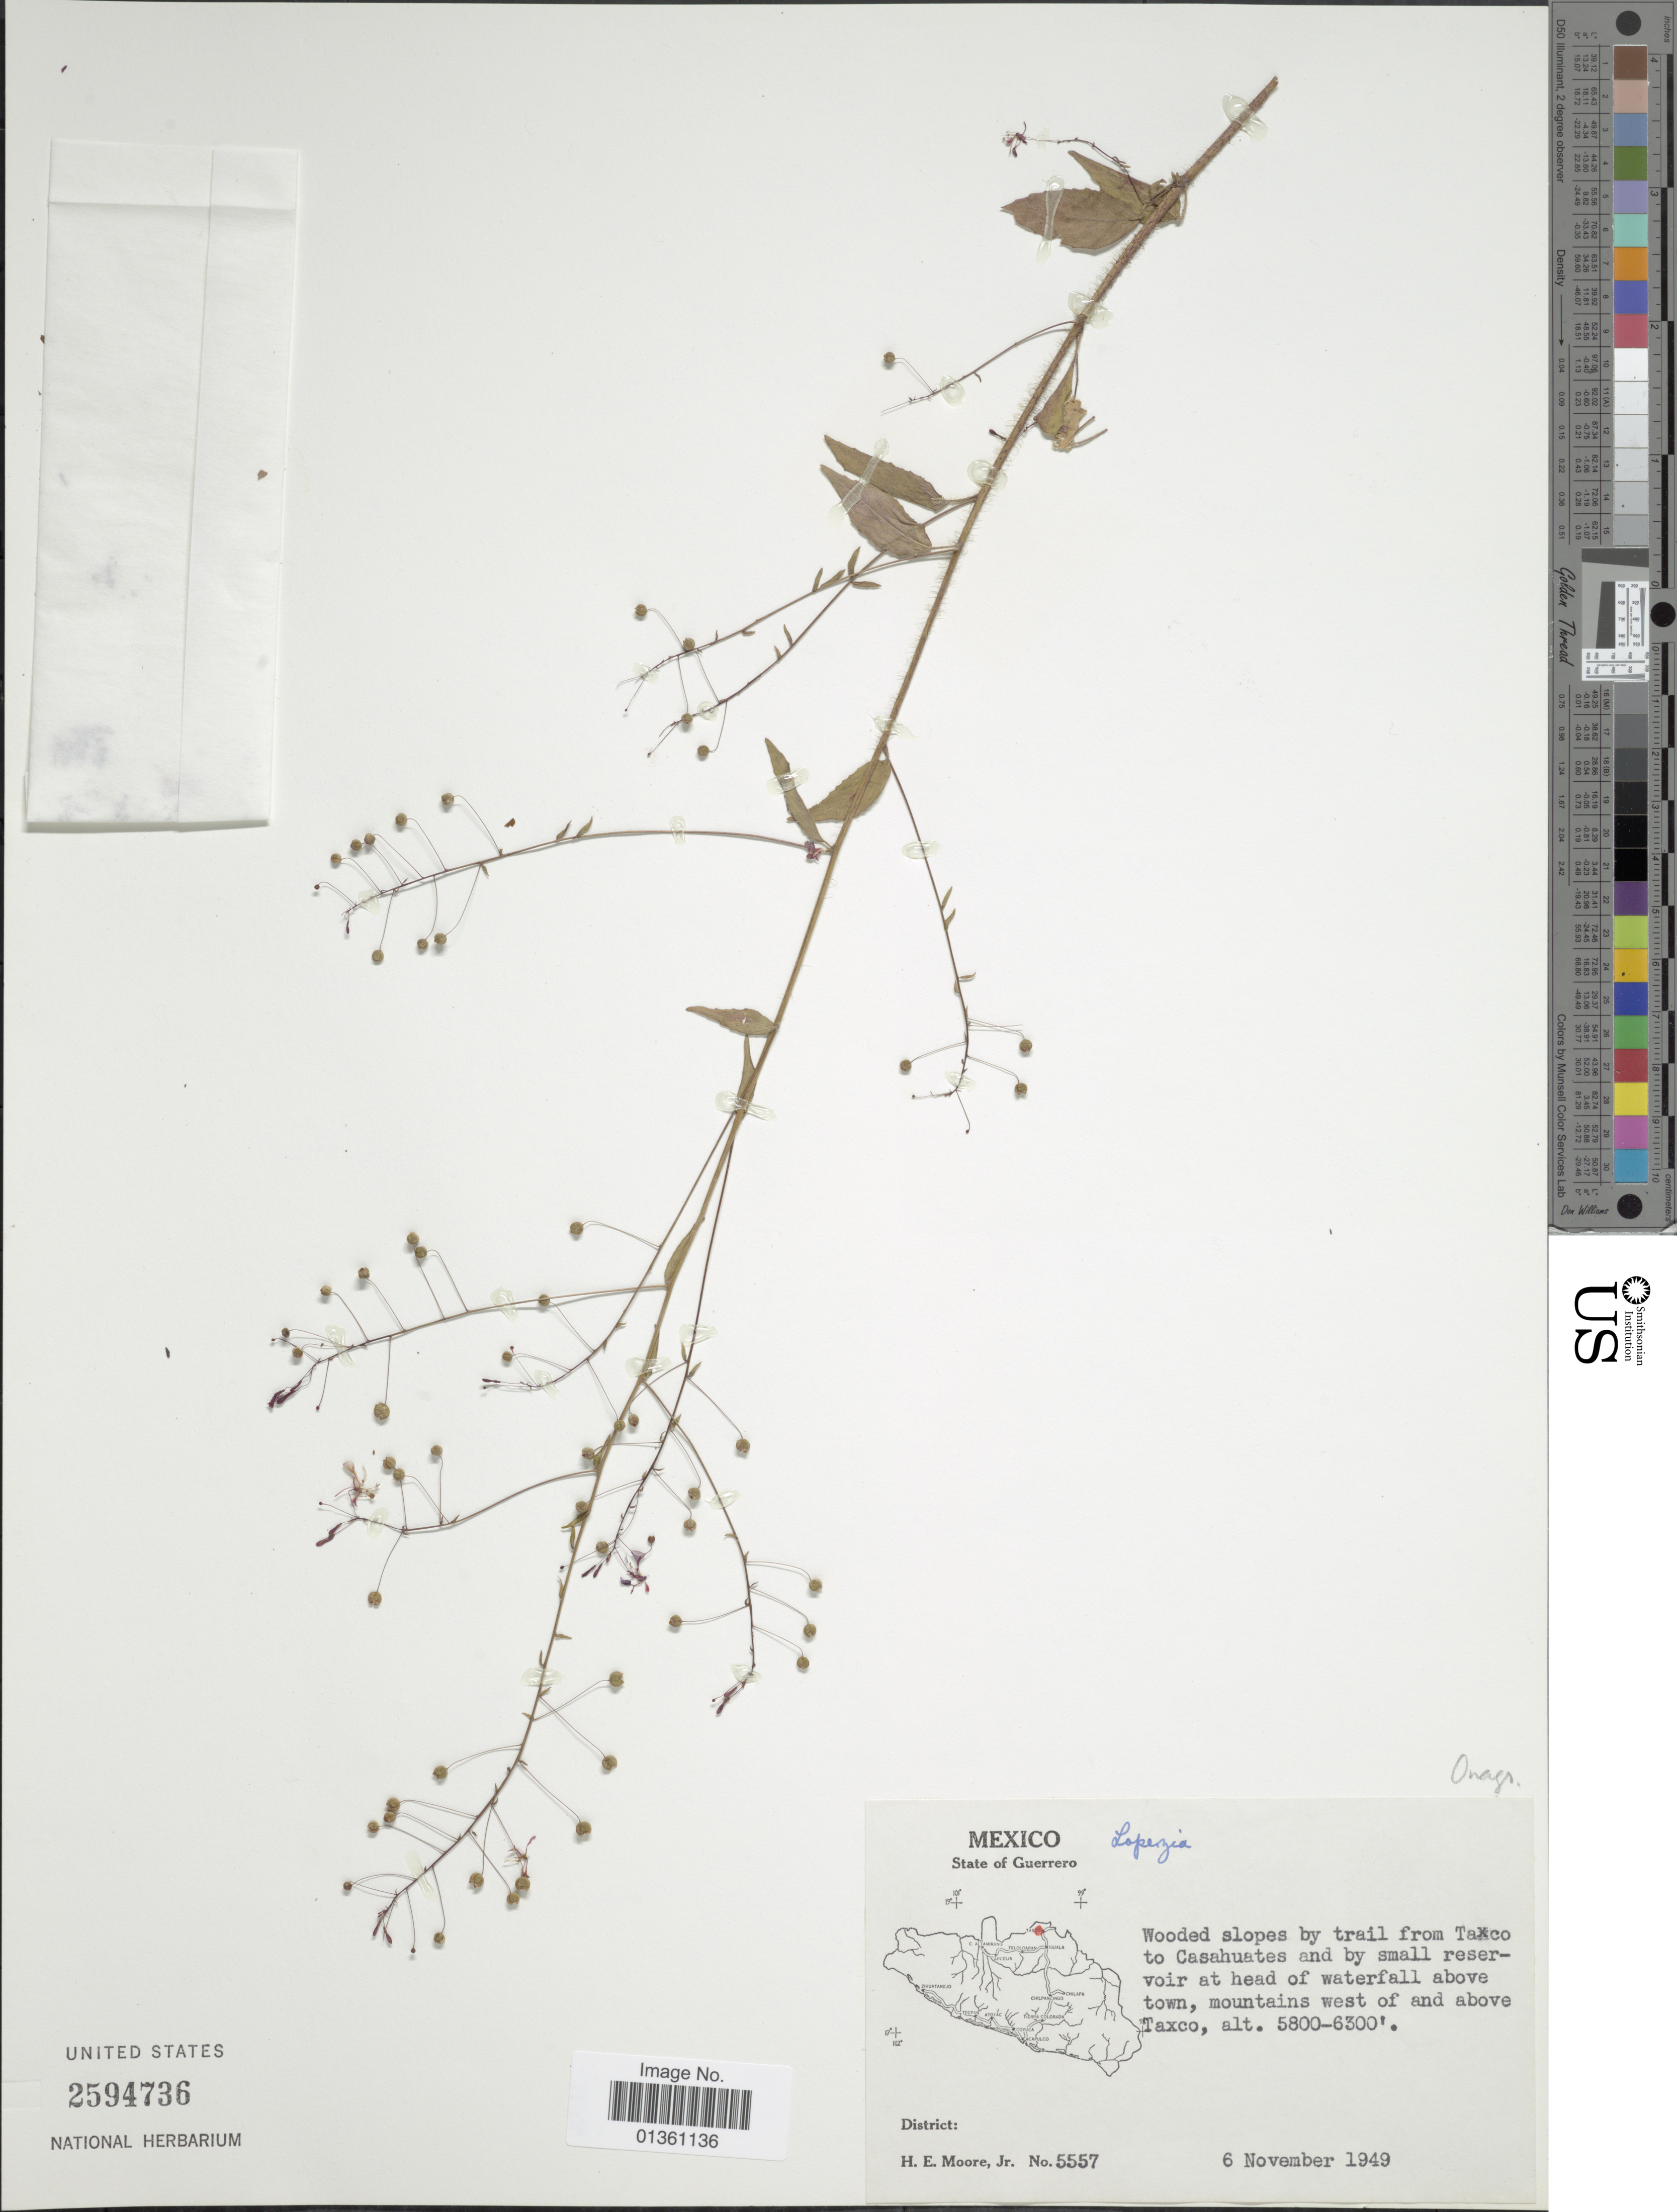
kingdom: Plantae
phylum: Tracheophyta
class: Magnoliopsida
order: Myrtales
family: Onagraceae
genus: Lopezia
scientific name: Lopezia sp.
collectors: H. E. Moore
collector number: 5557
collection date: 1949-11-06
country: Mexico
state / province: Guerrero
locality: Wooded slopes by trail from Taxco to Casahuates and by small reservoir at head of waterfall above town, mountains west of and above Taxco.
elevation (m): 1768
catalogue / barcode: US 2594736